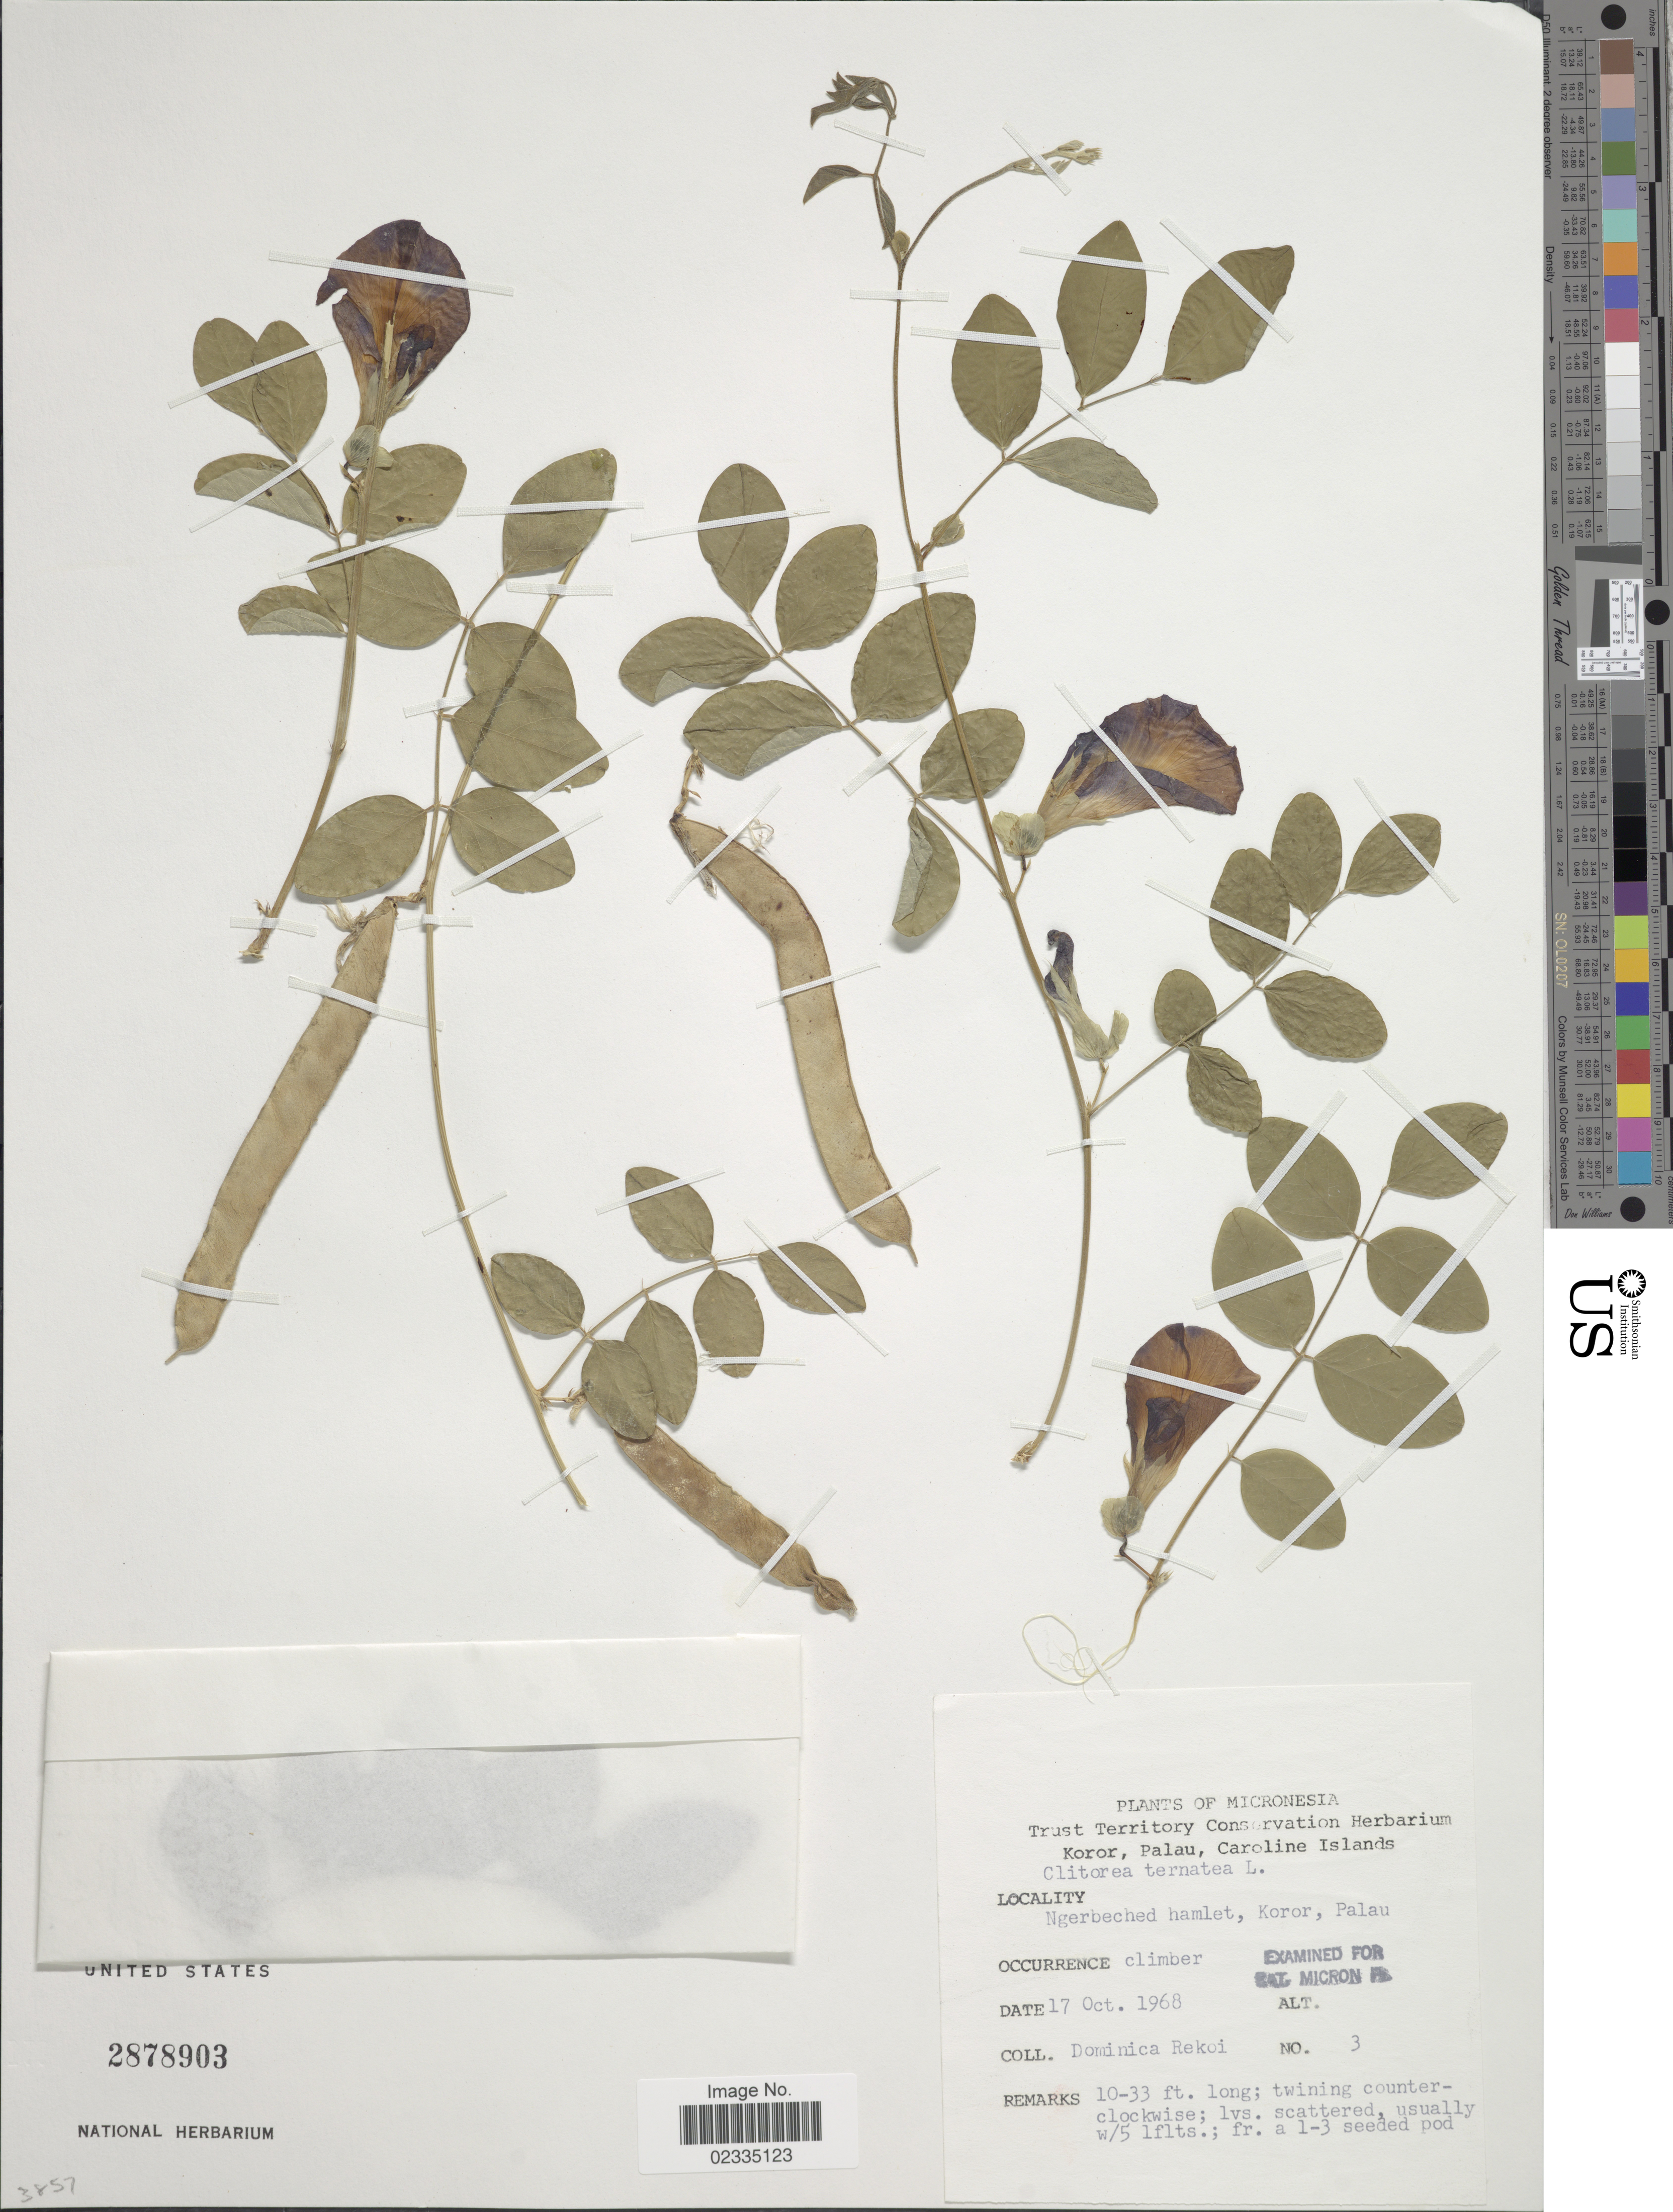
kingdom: Plantae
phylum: Tracheophyta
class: Magnoliopsida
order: Fabales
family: Fabaceae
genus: Clitoria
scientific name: Clitoria ternatea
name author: L.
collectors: D. Rekoi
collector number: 3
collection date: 1968-10-17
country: Palau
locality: Ngerbeched hamlet, Koror, Palau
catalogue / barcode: US 2878903